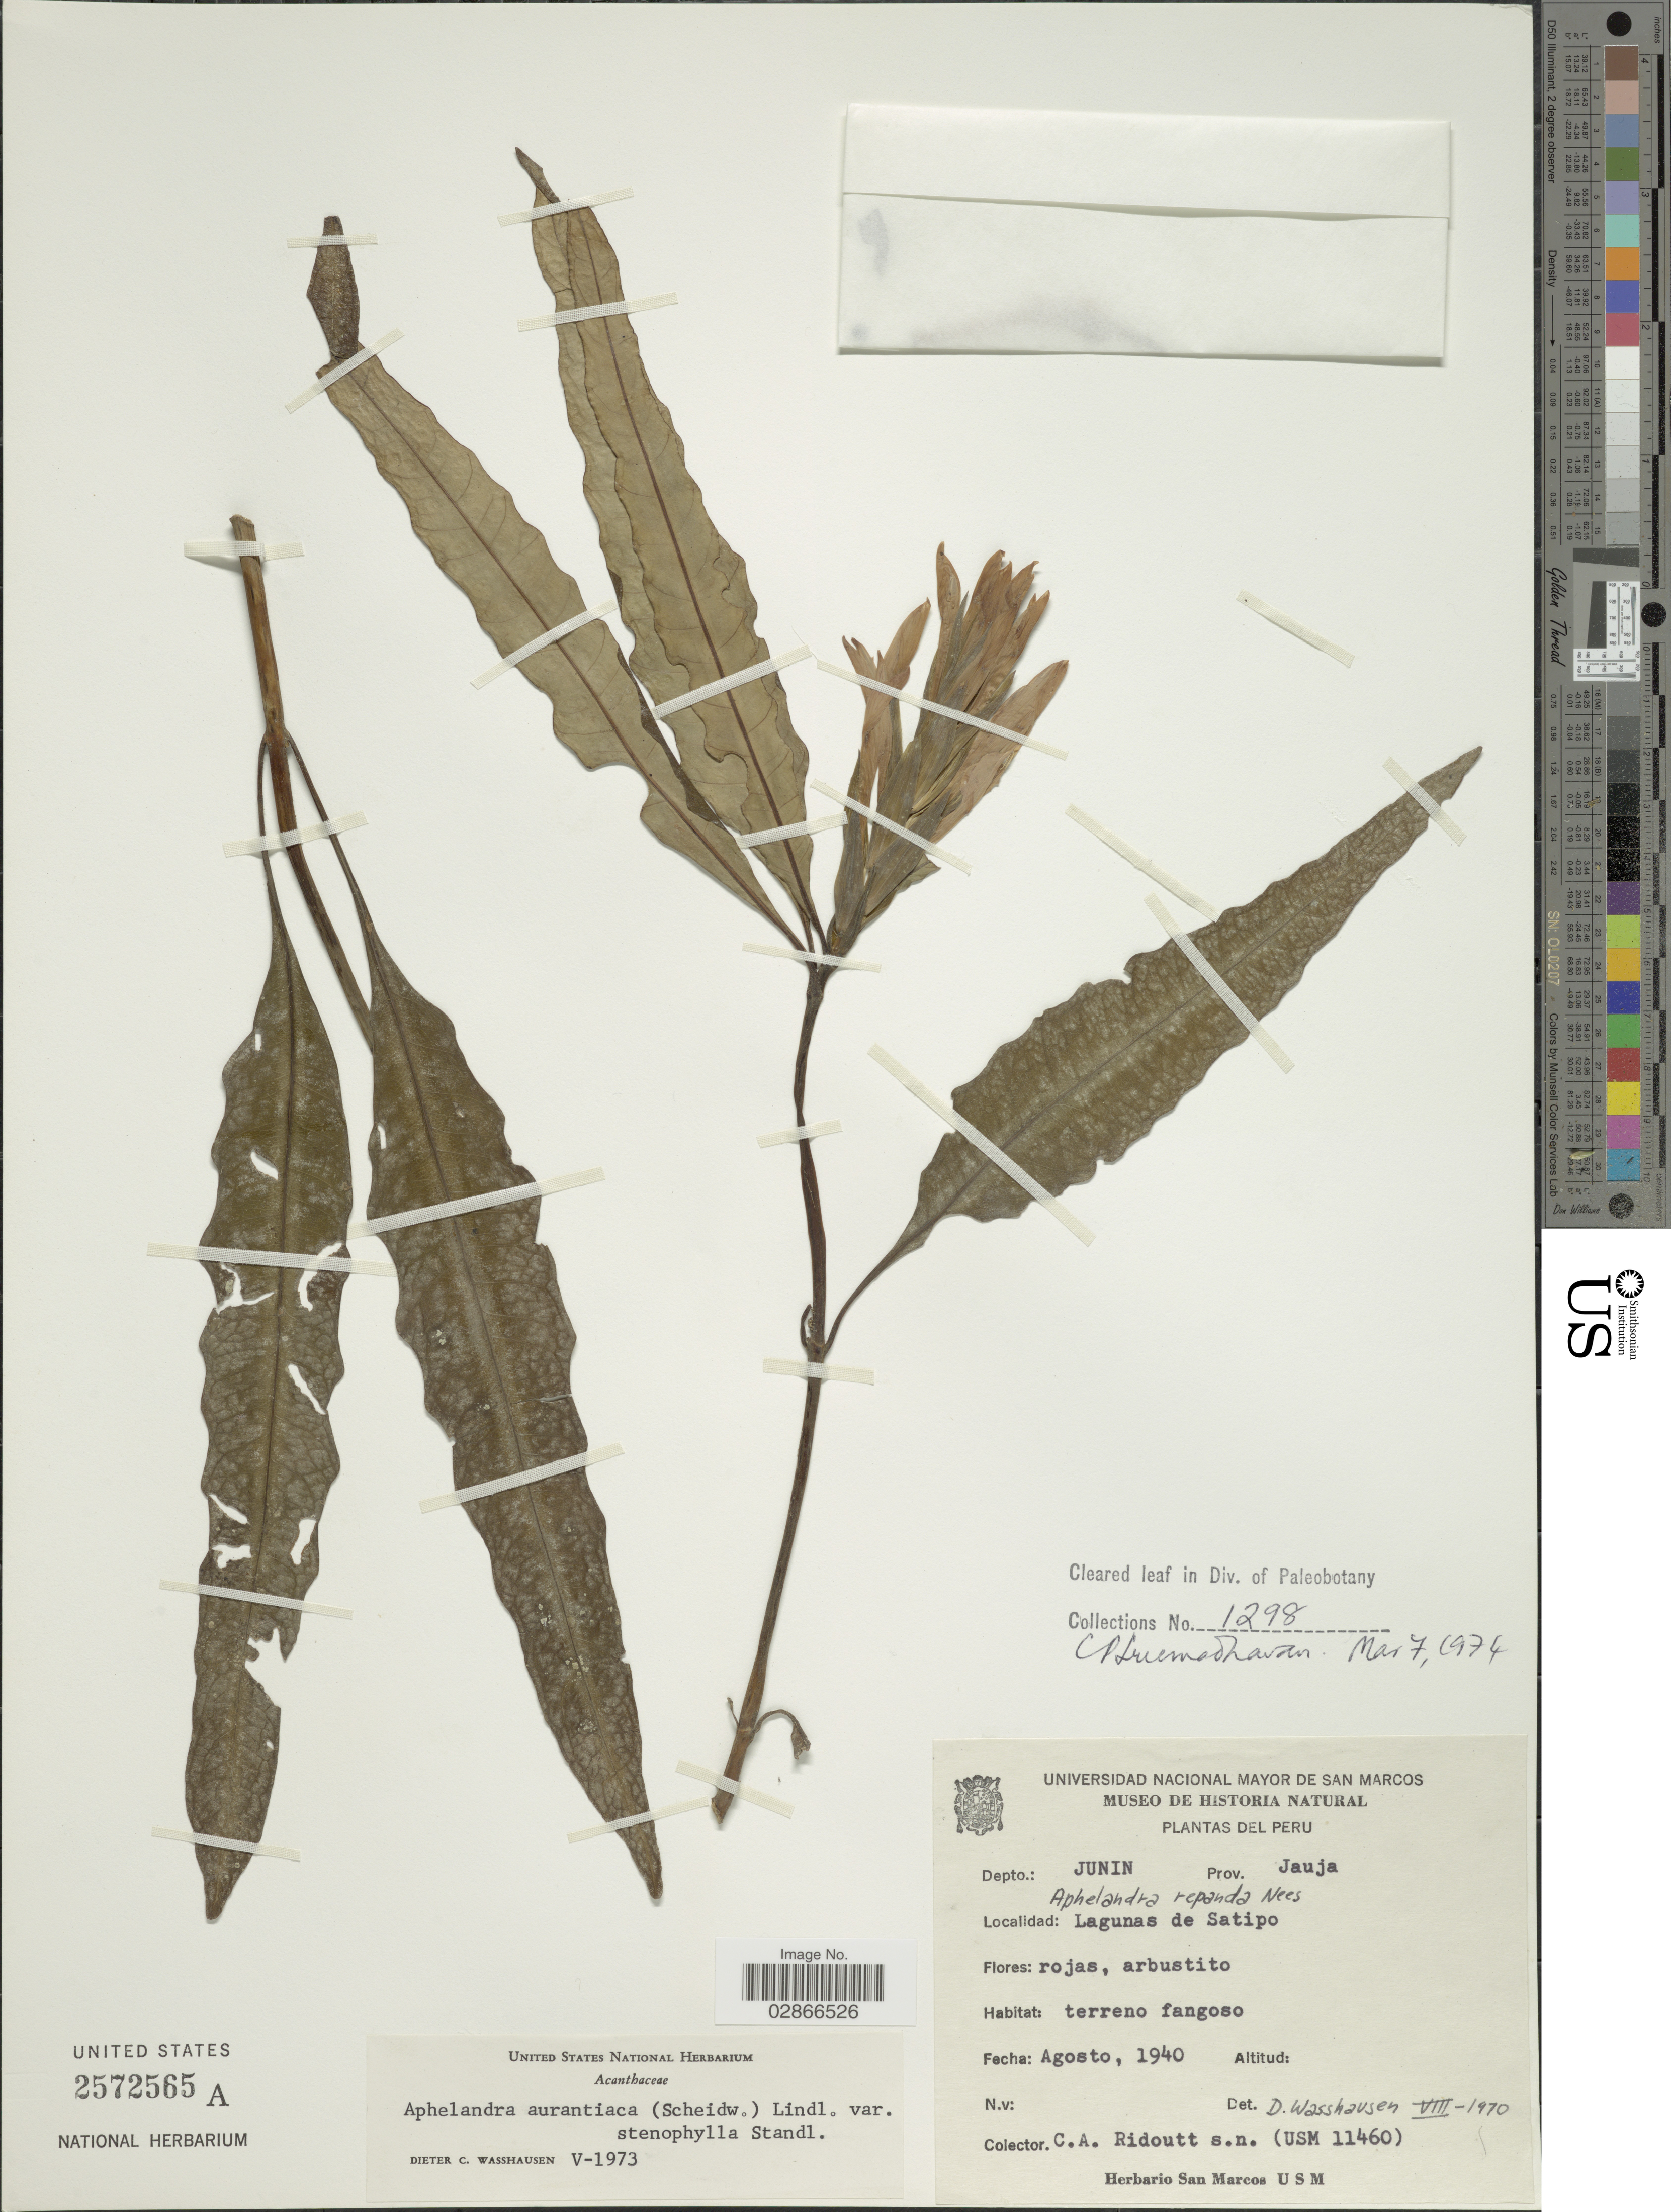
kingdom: Plantae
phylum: Tracheophyta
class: Magnoliopsida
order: Lamiales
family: Acanthaceae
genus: Aphelandra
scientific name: Aphelandra aurantiaca var. stenophylla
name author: Standl.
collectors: C. Ridoutt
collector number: USM 11460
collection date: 1940-08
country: Peru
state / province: Junín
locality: Depto.: Junin. Prov. Jauja. Lagunas de Satipo.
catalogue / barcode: US 2572565A